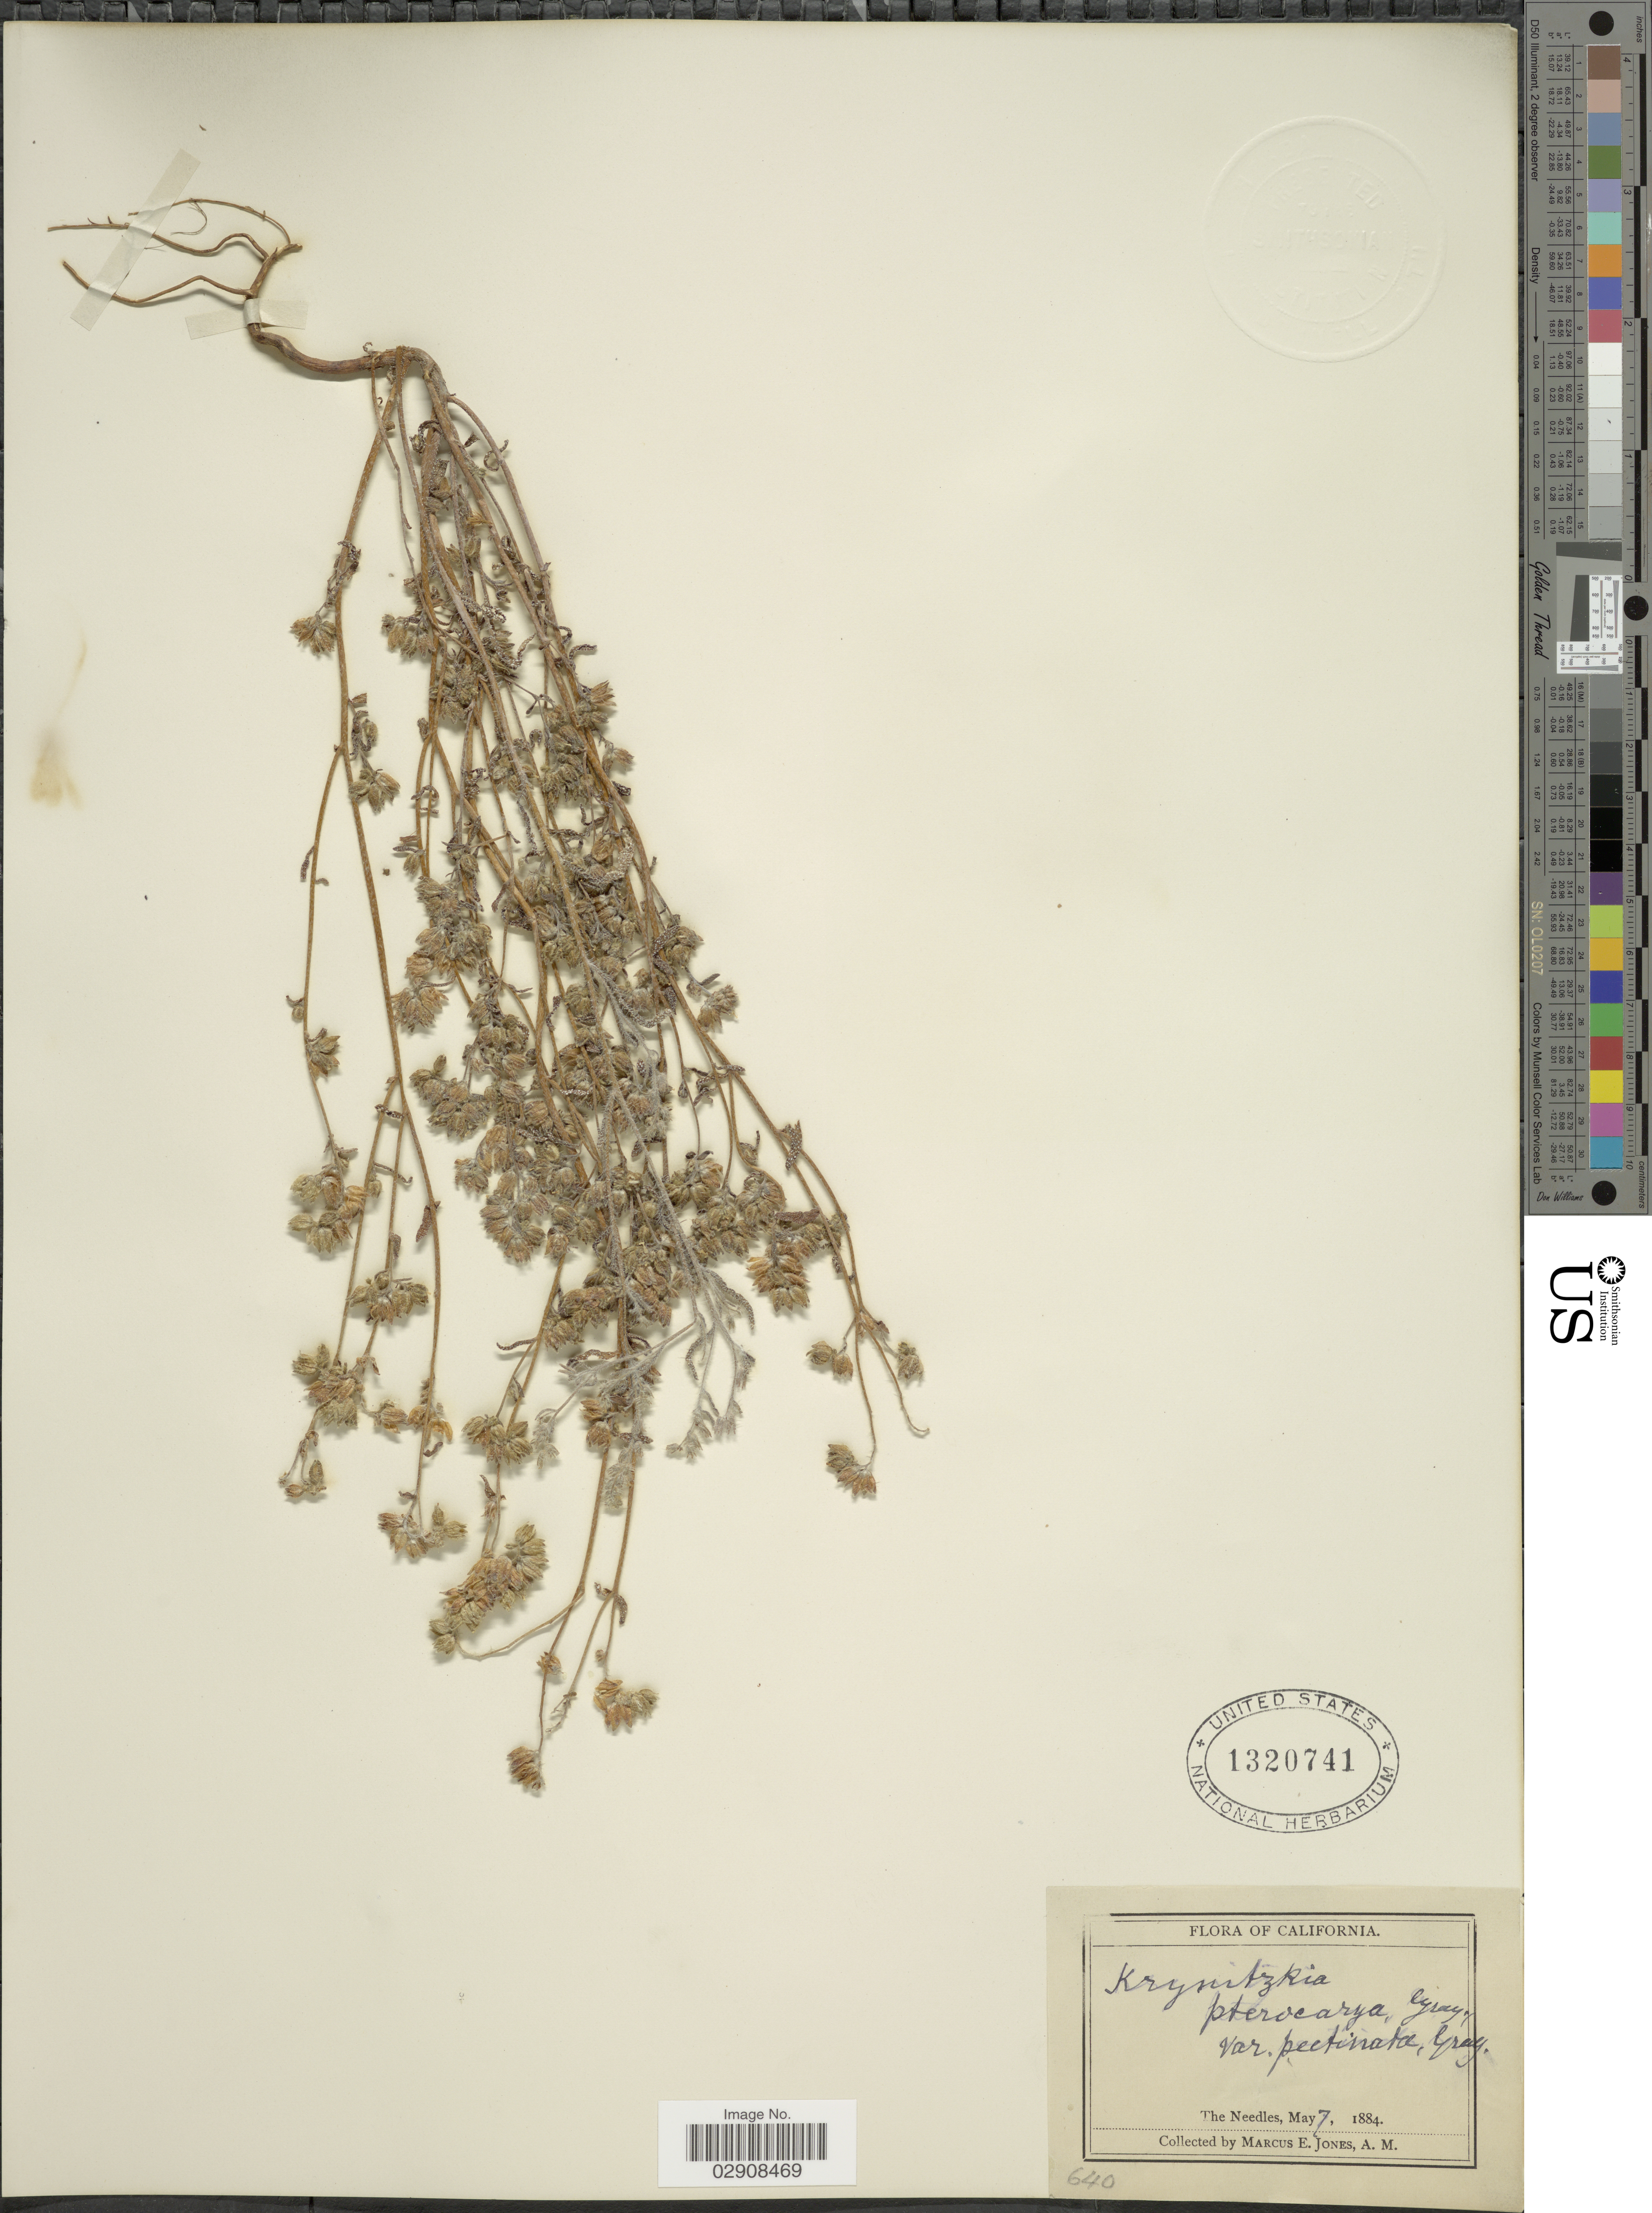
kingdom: Plantae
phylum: Tracheophyta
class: Magnoliopsida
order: Boraginales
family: Boraginaceae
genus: Cryptantha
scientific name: Cryptantha pterocarya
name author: (Torr.) Greene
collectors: M. E. Jones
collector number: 640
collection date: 1884-05-07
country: United States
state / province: California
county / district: San Bernardino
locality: The Needles.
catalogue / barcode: US 1320741